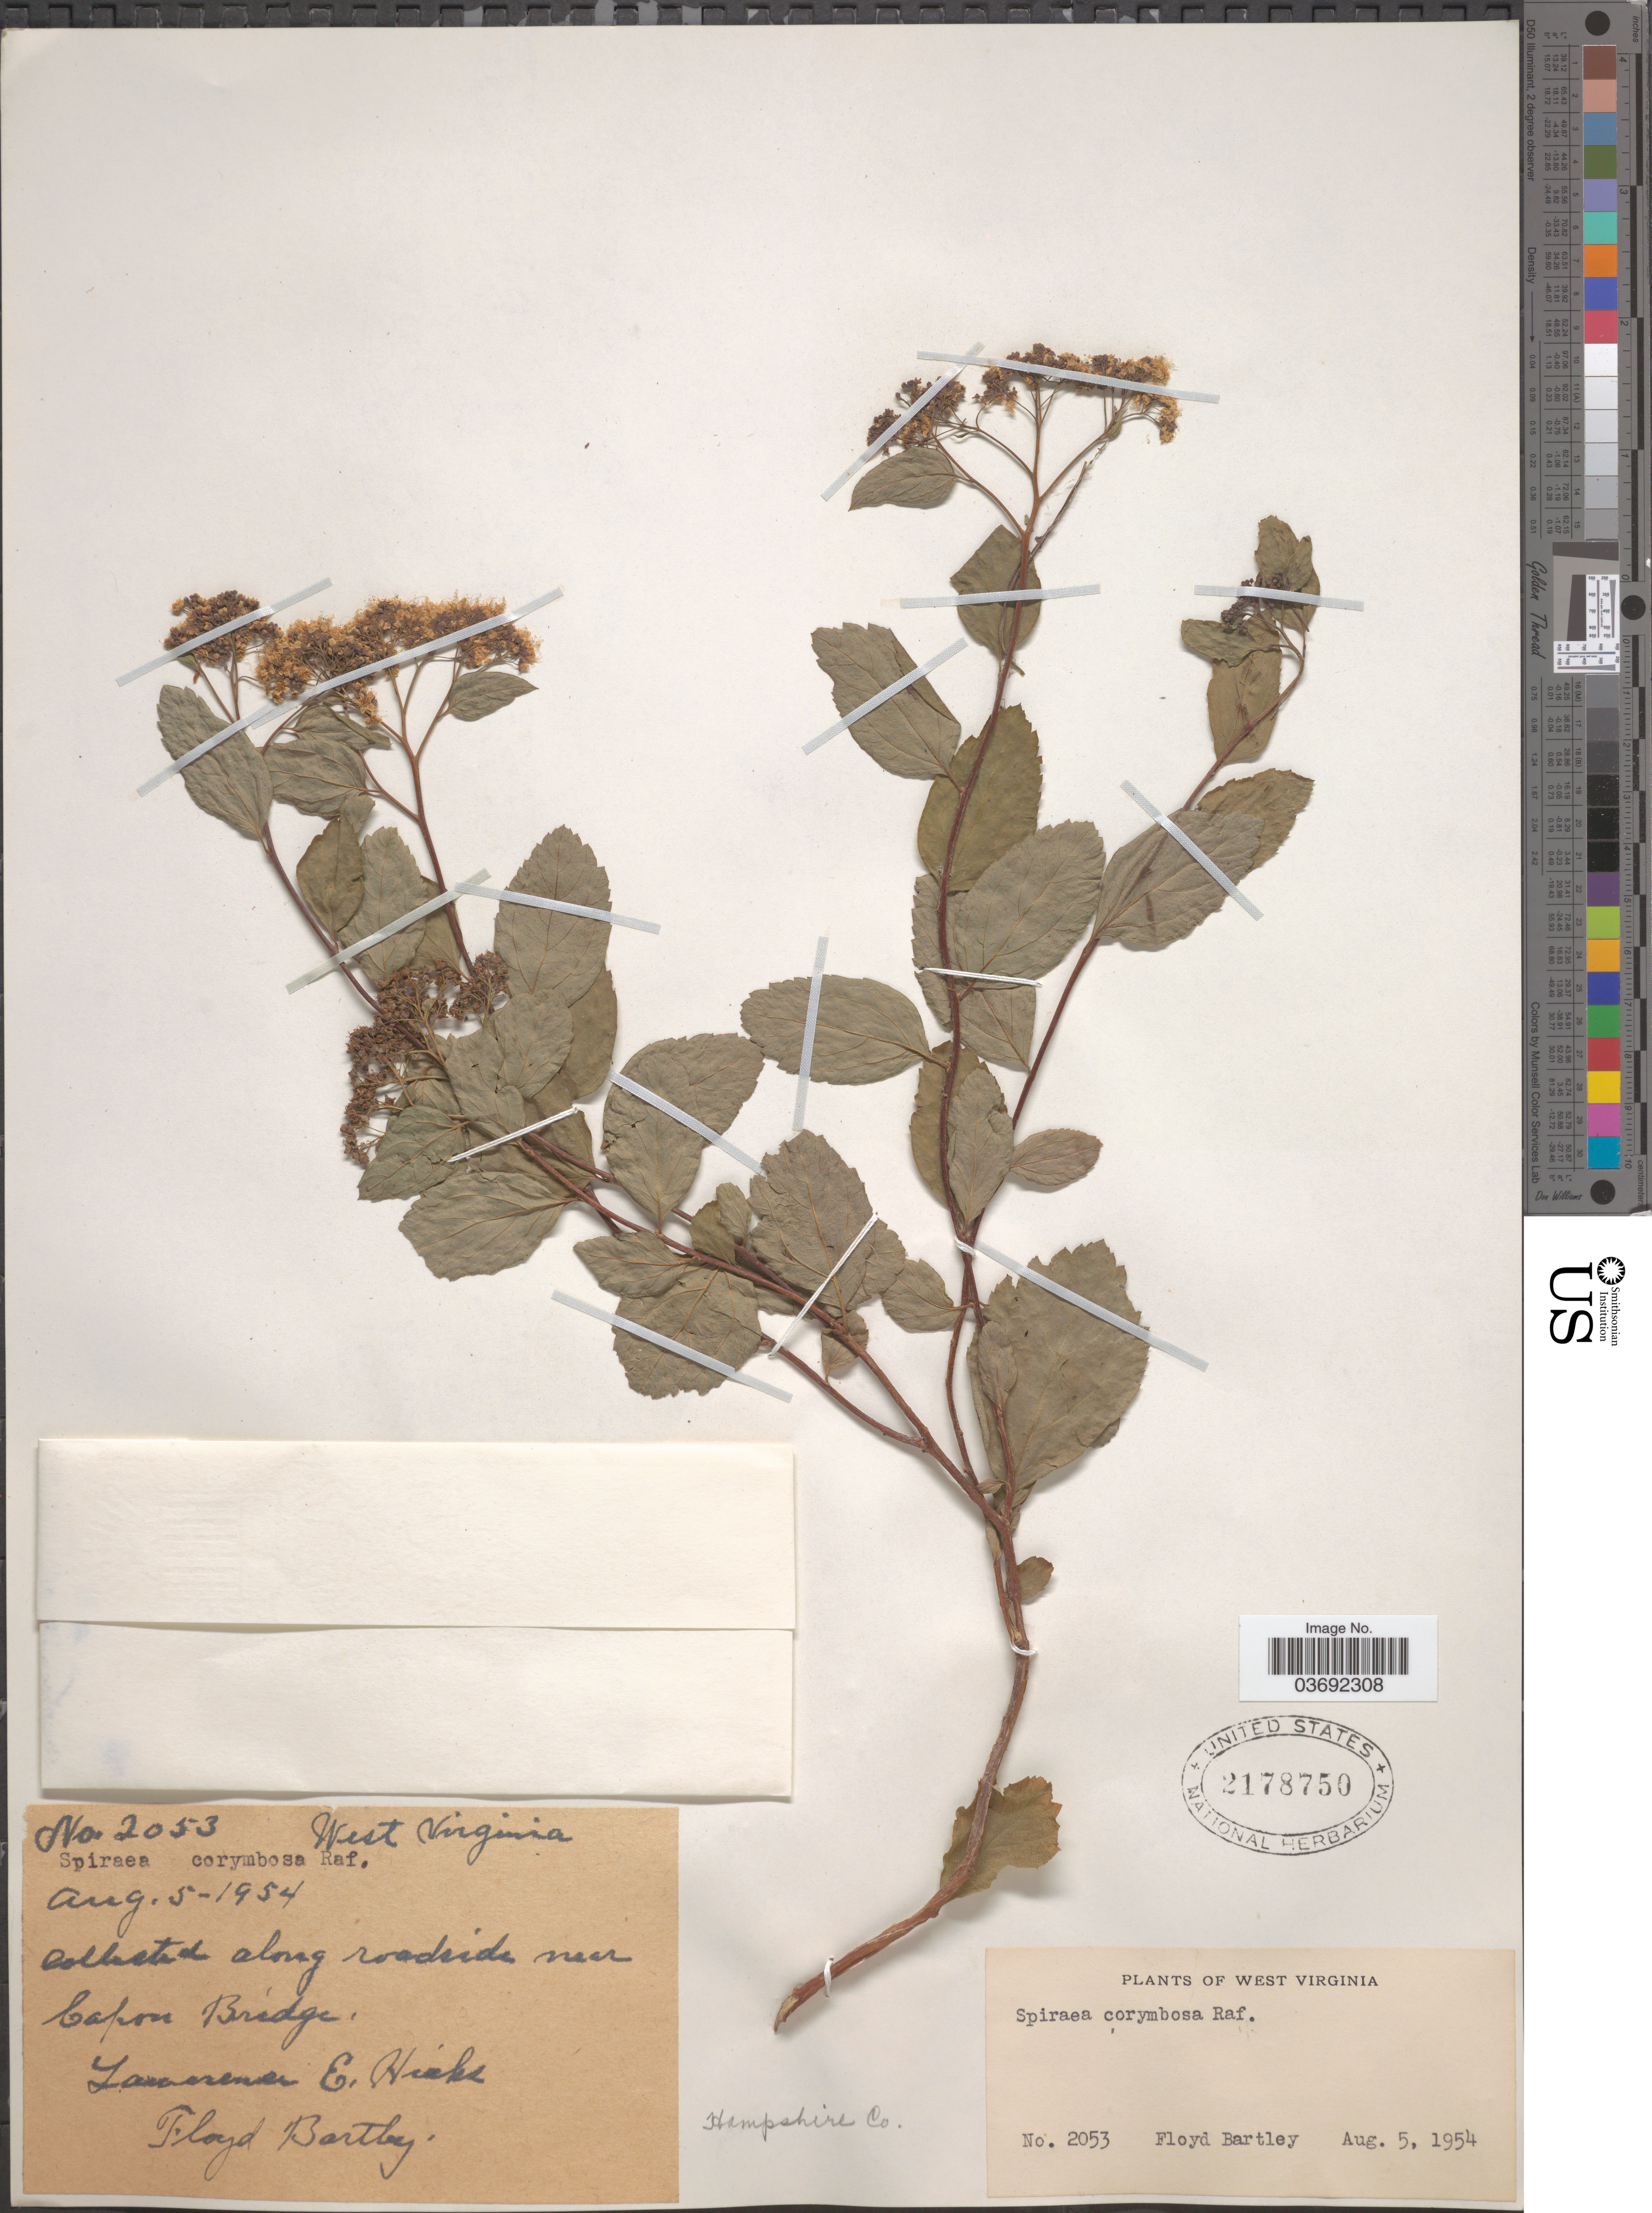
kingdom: Plantae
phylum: Tracheophyta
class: Magnoliopsida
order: Rosales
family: Rosaceae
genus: Spiraea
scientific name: Spiraea corymbosa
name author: Raf.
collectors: L. E. Hicks & F. Bartley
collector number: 2053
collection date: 1954-08-05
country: United States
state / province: West Virginia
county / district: Hampshire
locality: Along roadside near Capon Bridge.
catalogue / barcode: US 2178750